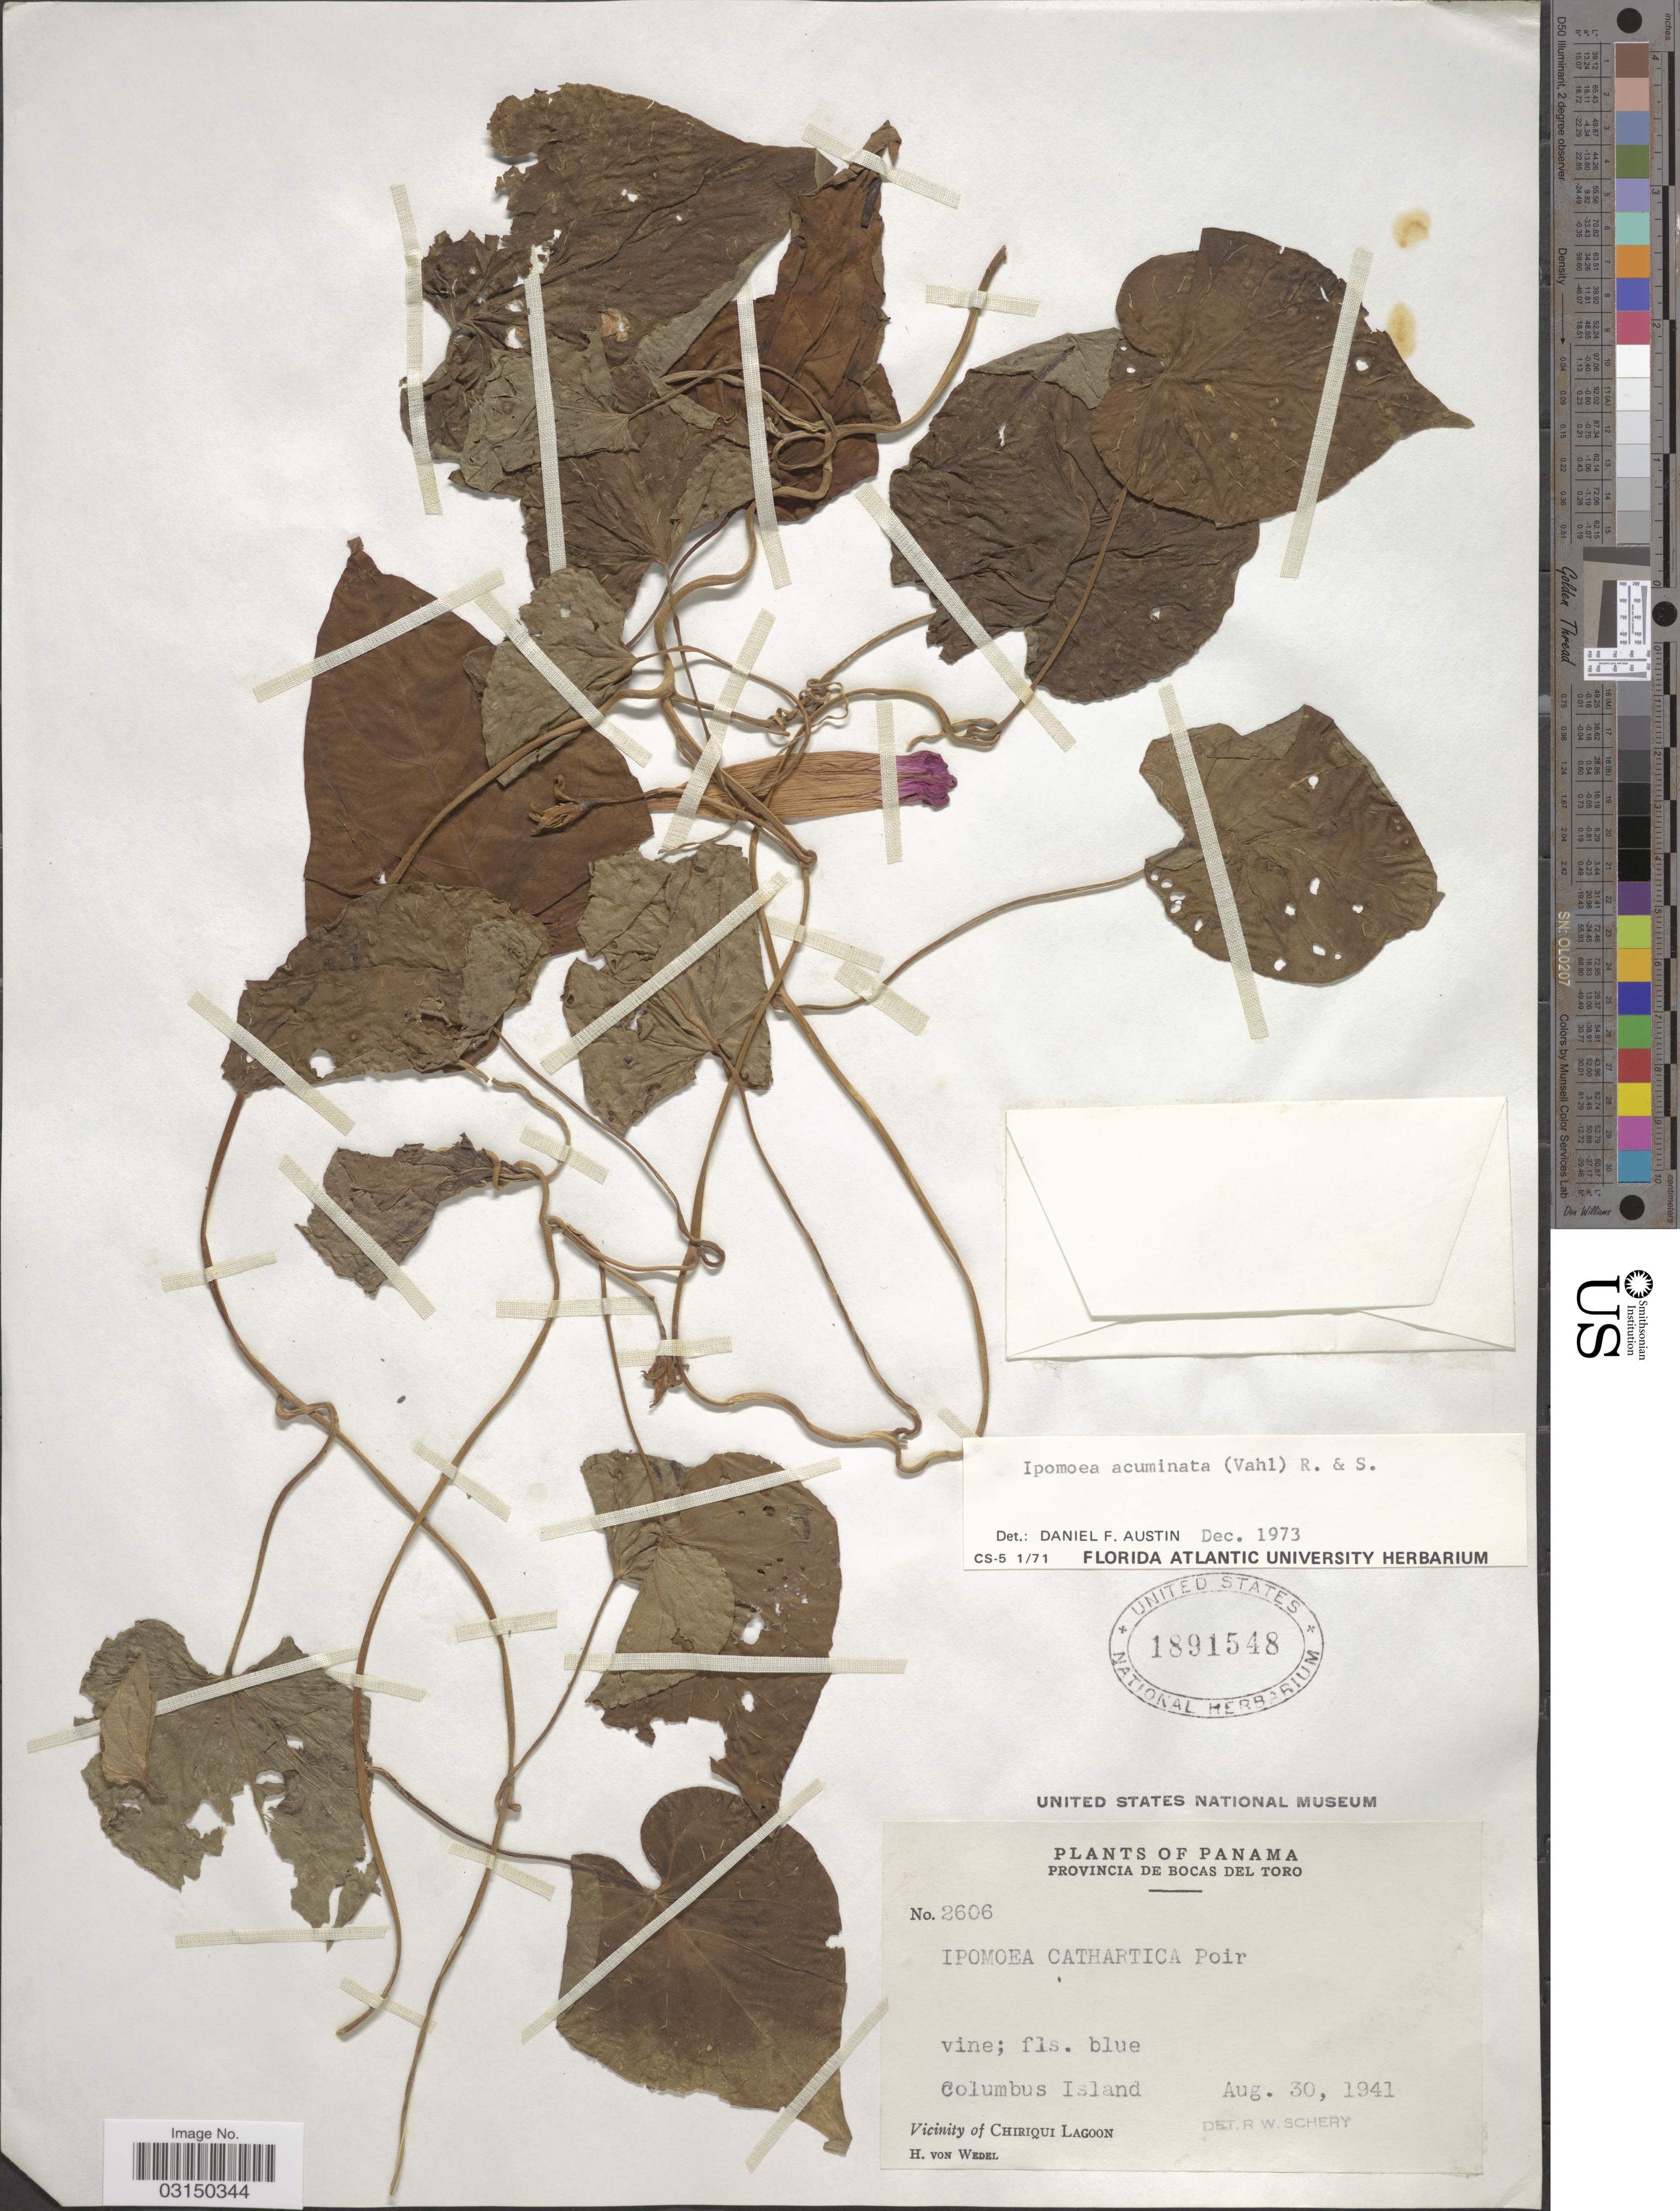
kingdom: Plantae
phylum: Tracheophyta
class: Magnoliopsida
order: Solanales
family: Convolvulaceae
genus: Ipomoea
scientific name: Ipomoea indica (Burm.) Merr. var. indica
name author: (Burm.) Merr.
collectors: H. von Wedel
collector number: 2606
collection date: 1941-08-30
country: Panama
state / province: Bocas del Toro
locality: Provincia de Bocas del Toro. Columbus Island. Vicinity of Chiriqui Lagoon.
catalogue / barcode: US 1891548